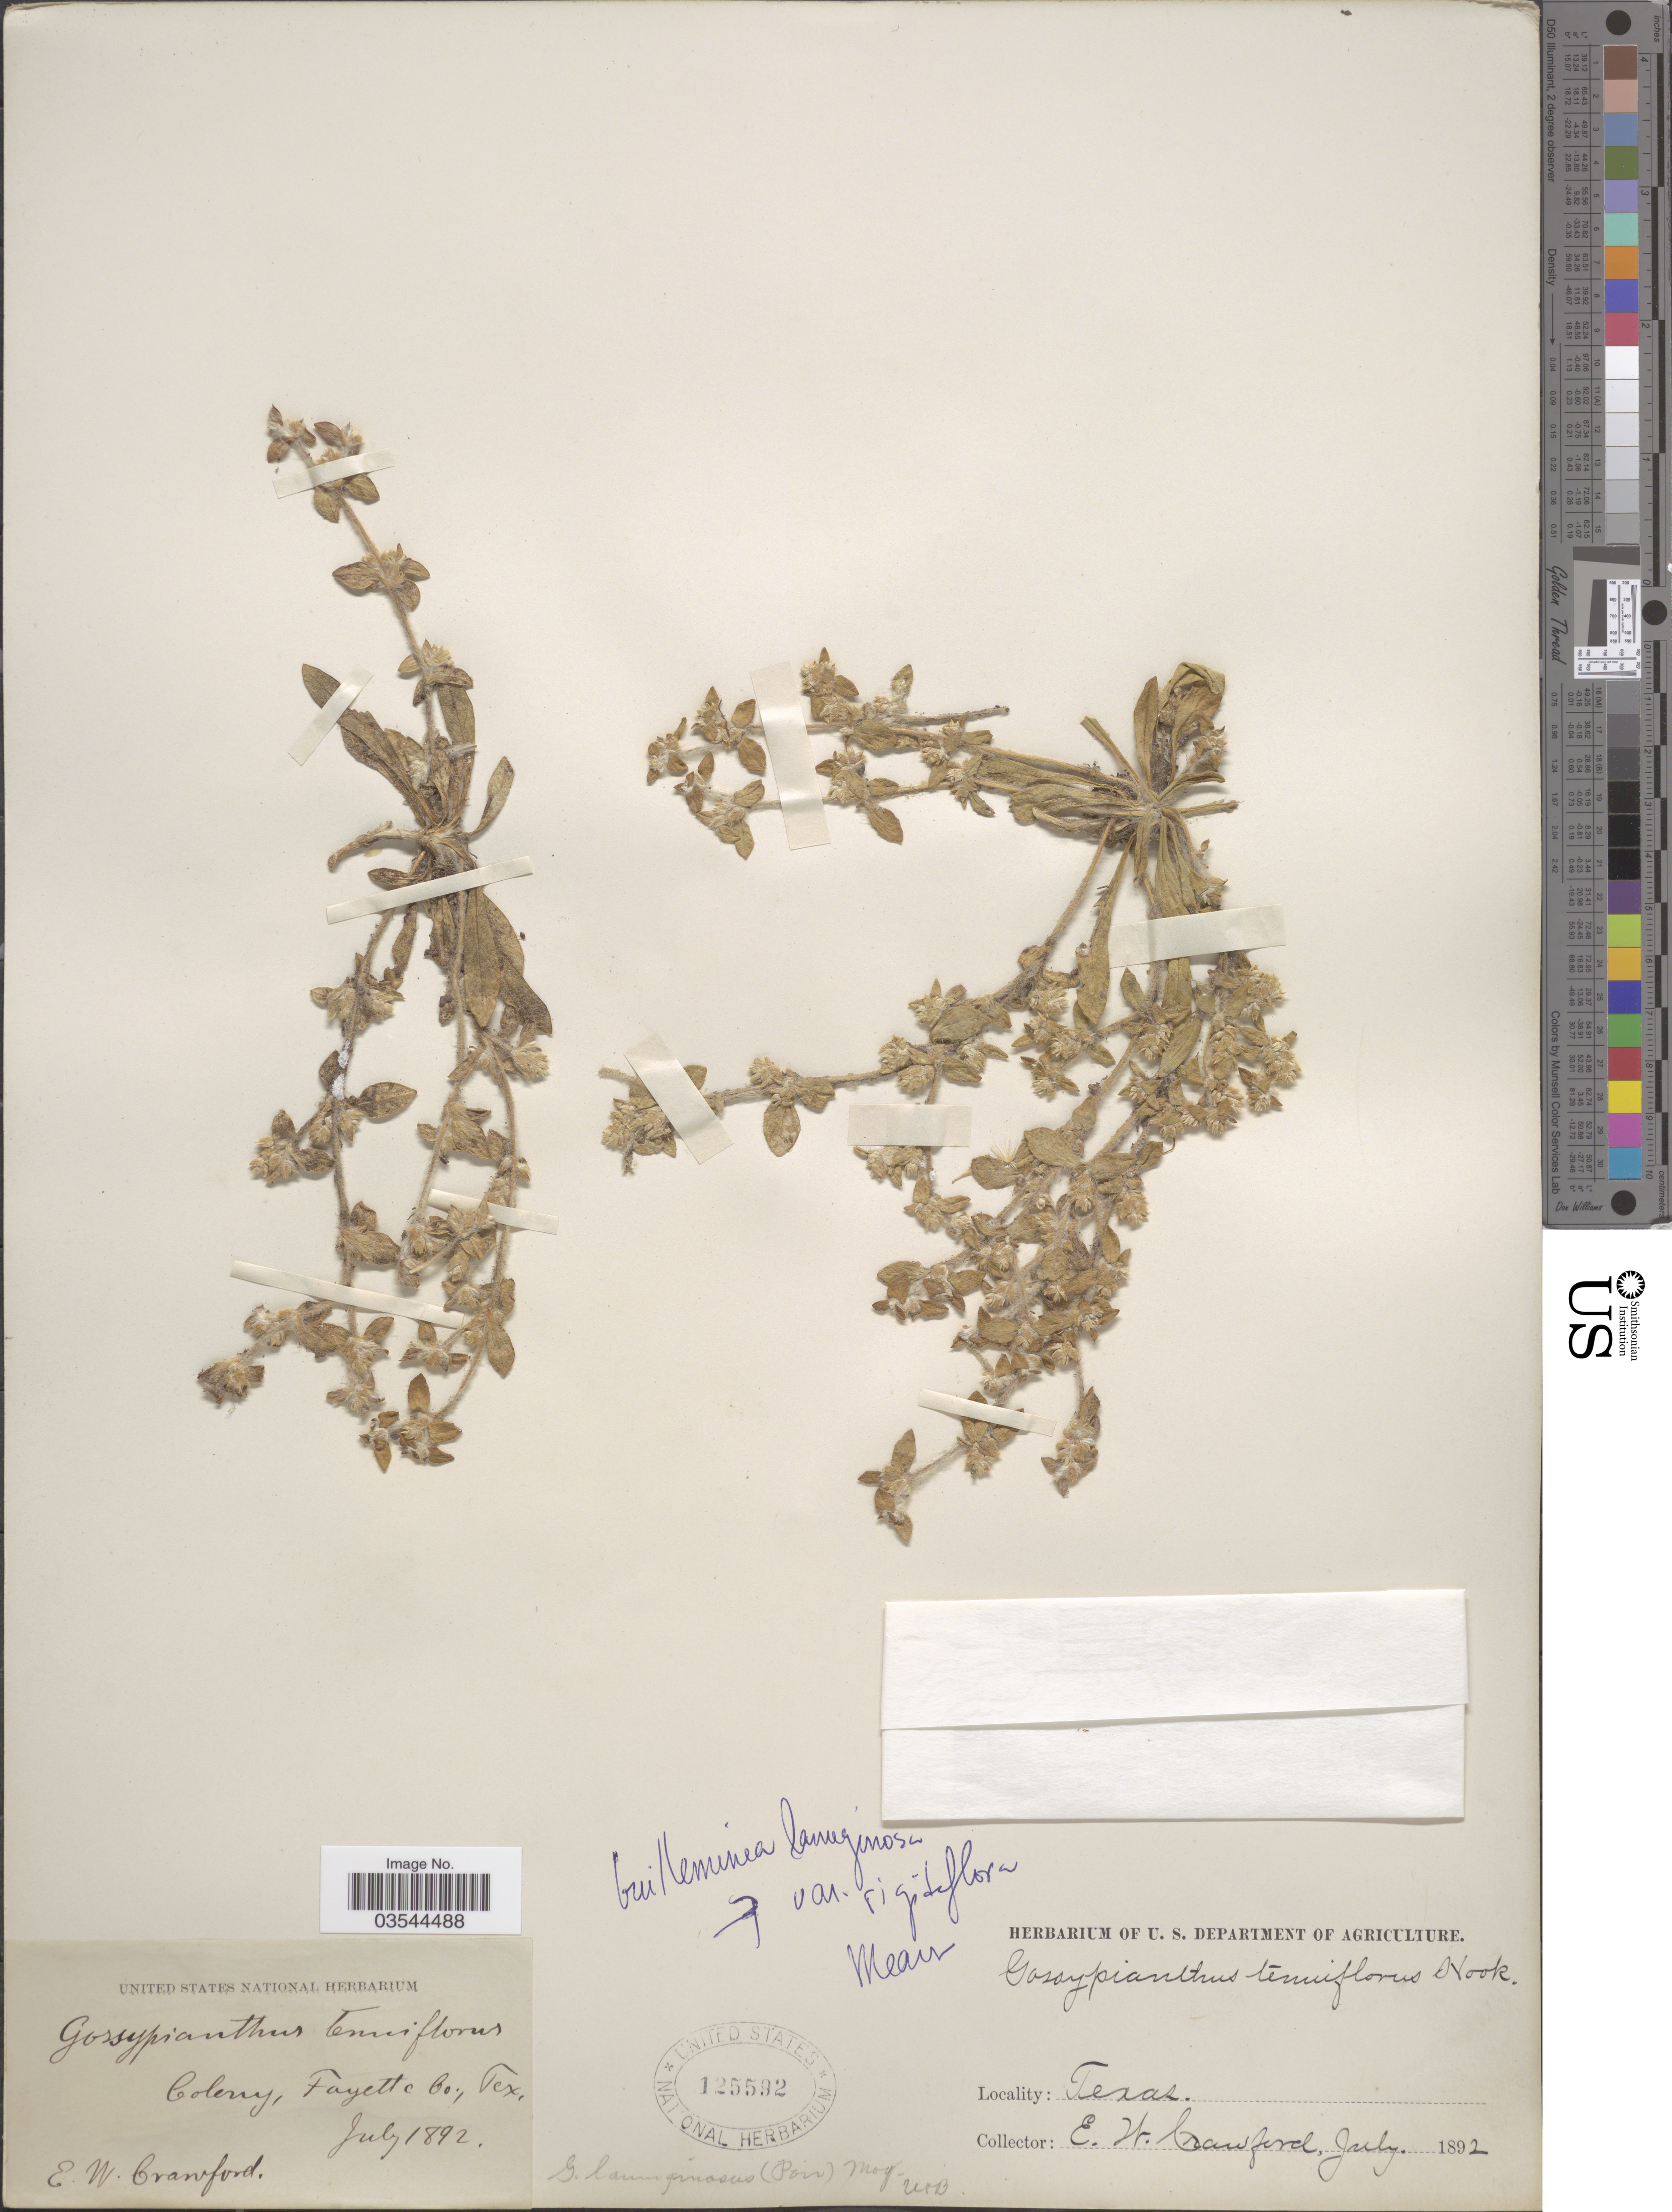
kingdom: Plantae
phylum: Tracheophyta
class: Magnoliopsida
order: Caryophyllales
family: Amaranthaceae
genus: Guilleminea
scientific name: Guilleminea lanuginosa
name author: (Poir.) Benth. & Hook. f.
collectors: E. Crawford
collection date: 1892-07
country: United States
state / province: Texas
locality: Colony, Fayette Co.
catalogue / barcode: US 125592